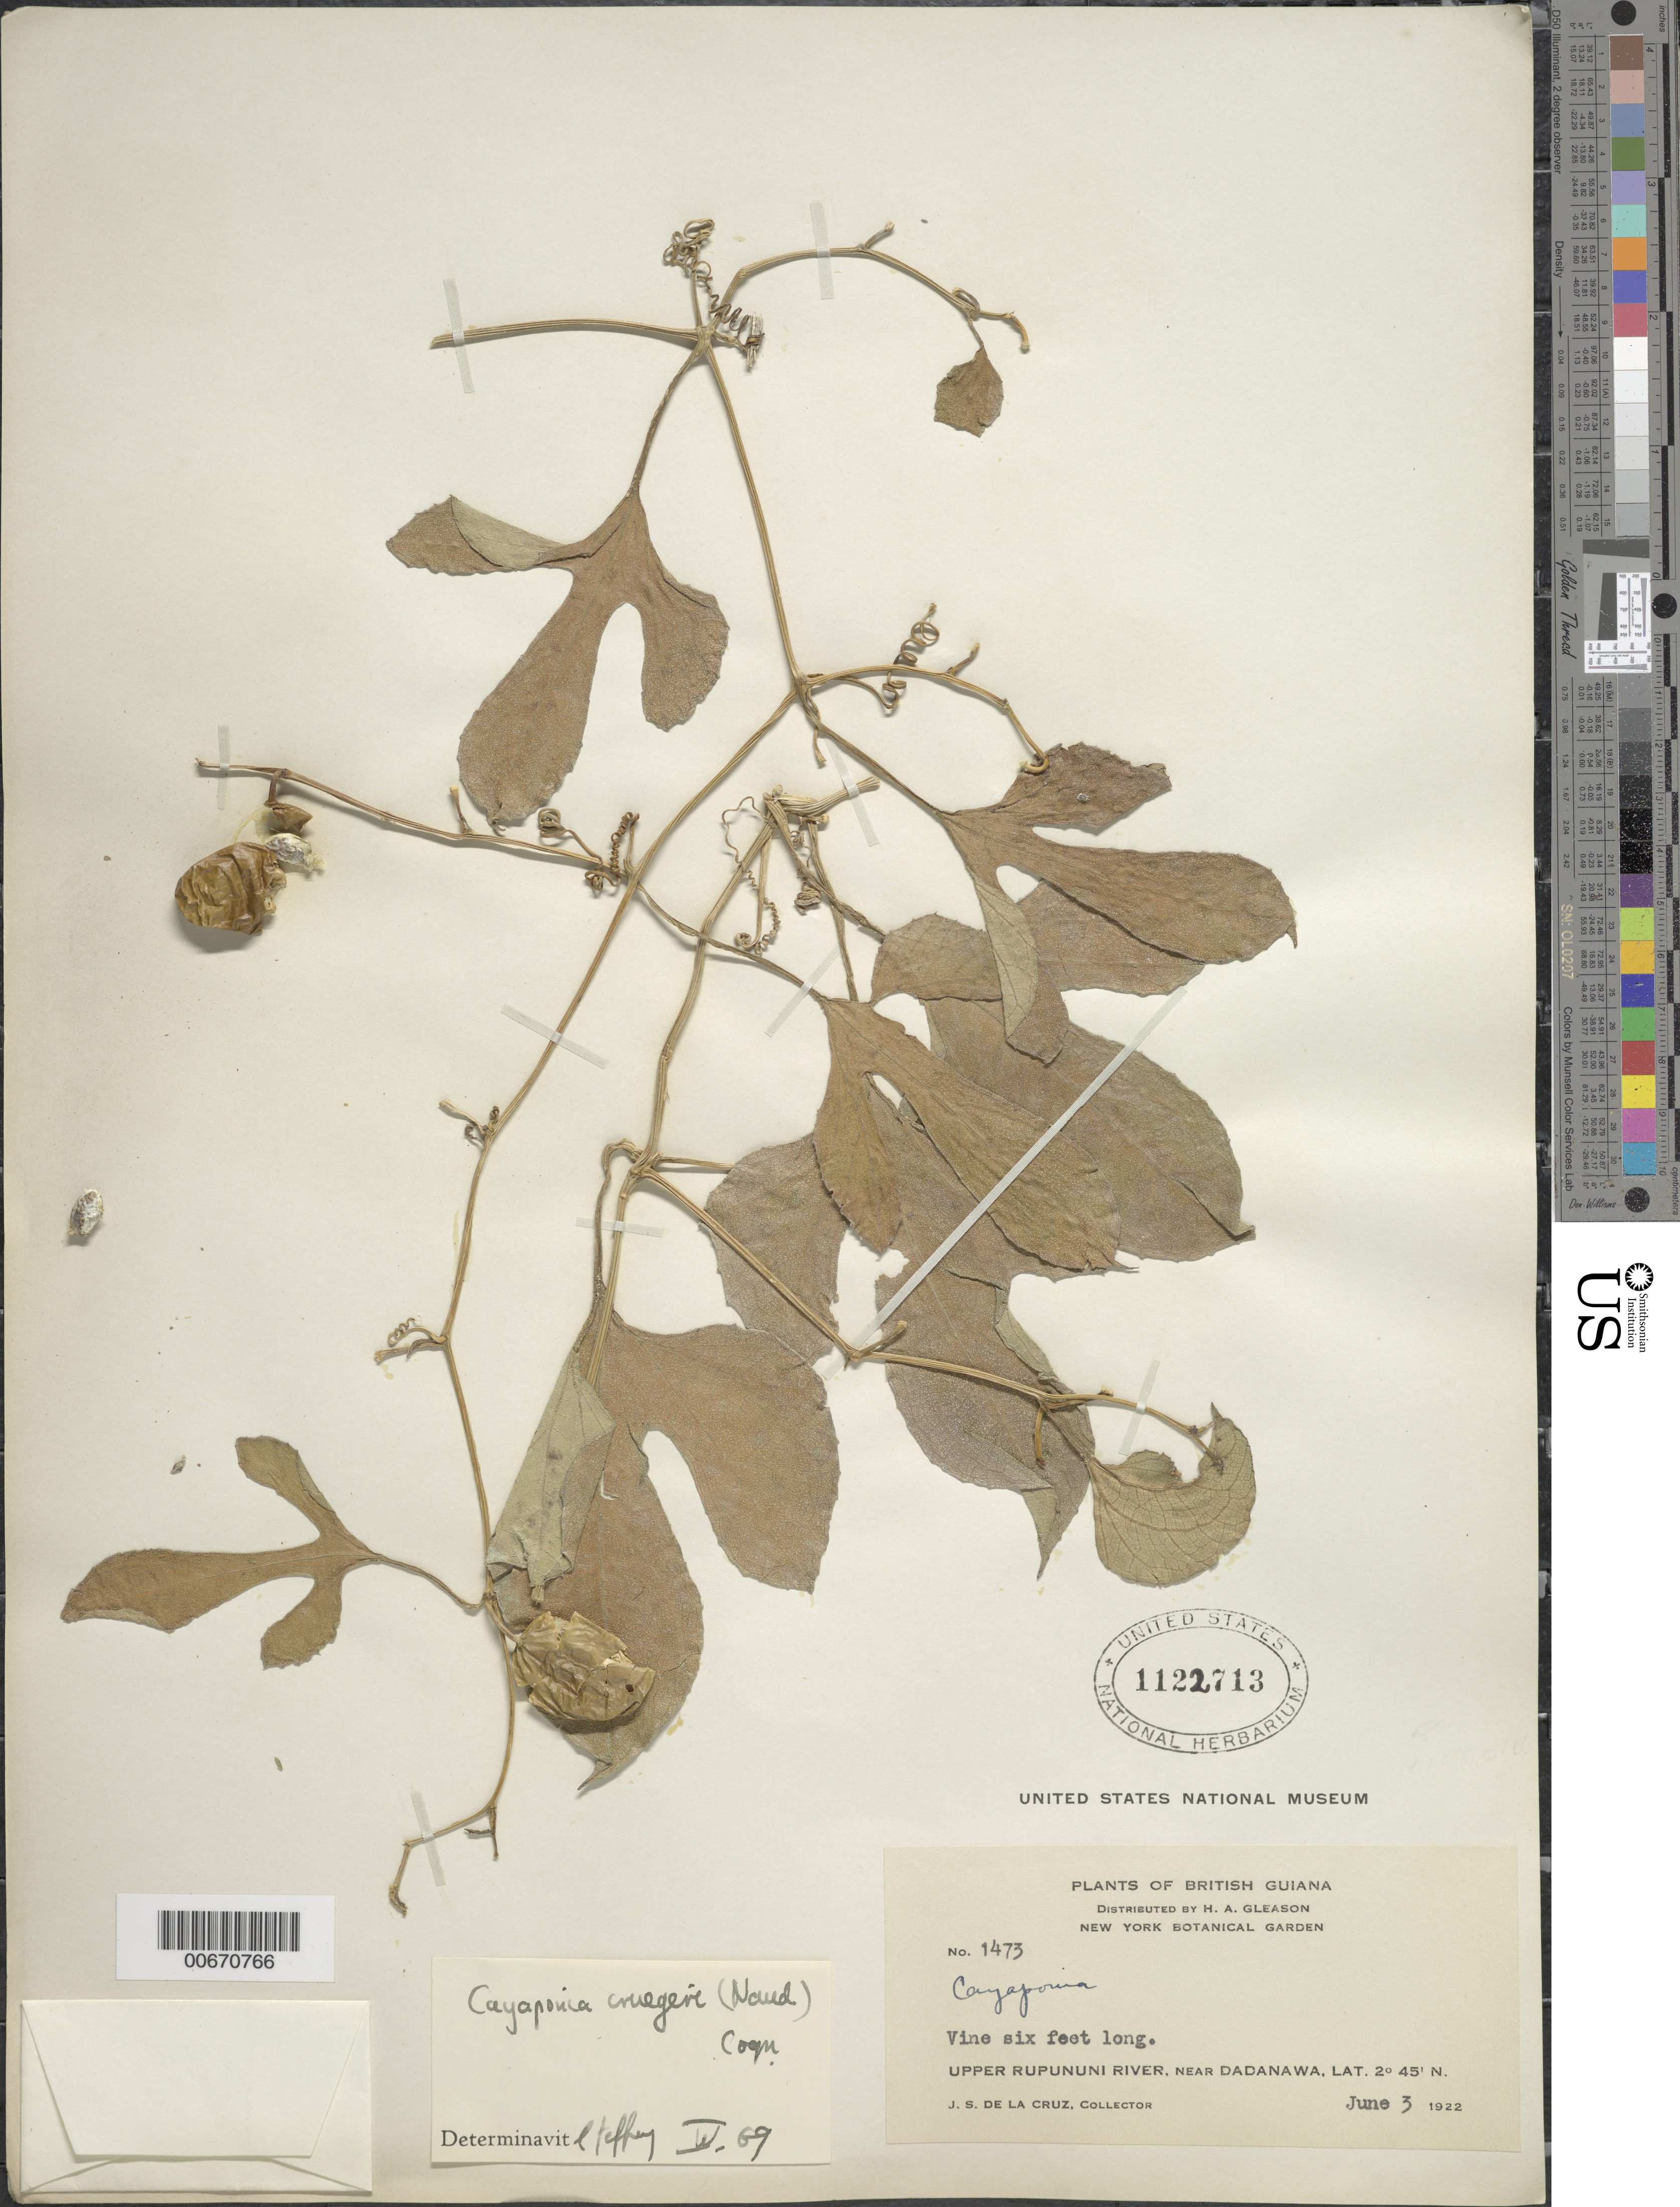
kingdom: Plantae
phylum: Tracheophyta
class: Magnoliopsida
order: Cucurbitales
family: Cucurbitaceae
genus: Cayaponia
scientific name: Cayaponia cruegeri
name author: (Naudin) Cogn.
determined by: Jeffrey, C.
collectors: J. S. de la Cruz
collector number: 1473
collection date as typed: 3-Jun-22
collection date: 1922-06-03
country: Guyana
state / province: U. Takutu-U. Essequibo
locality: Dadanawa, vic., upper Rupununi R.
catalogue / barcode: US 1122713